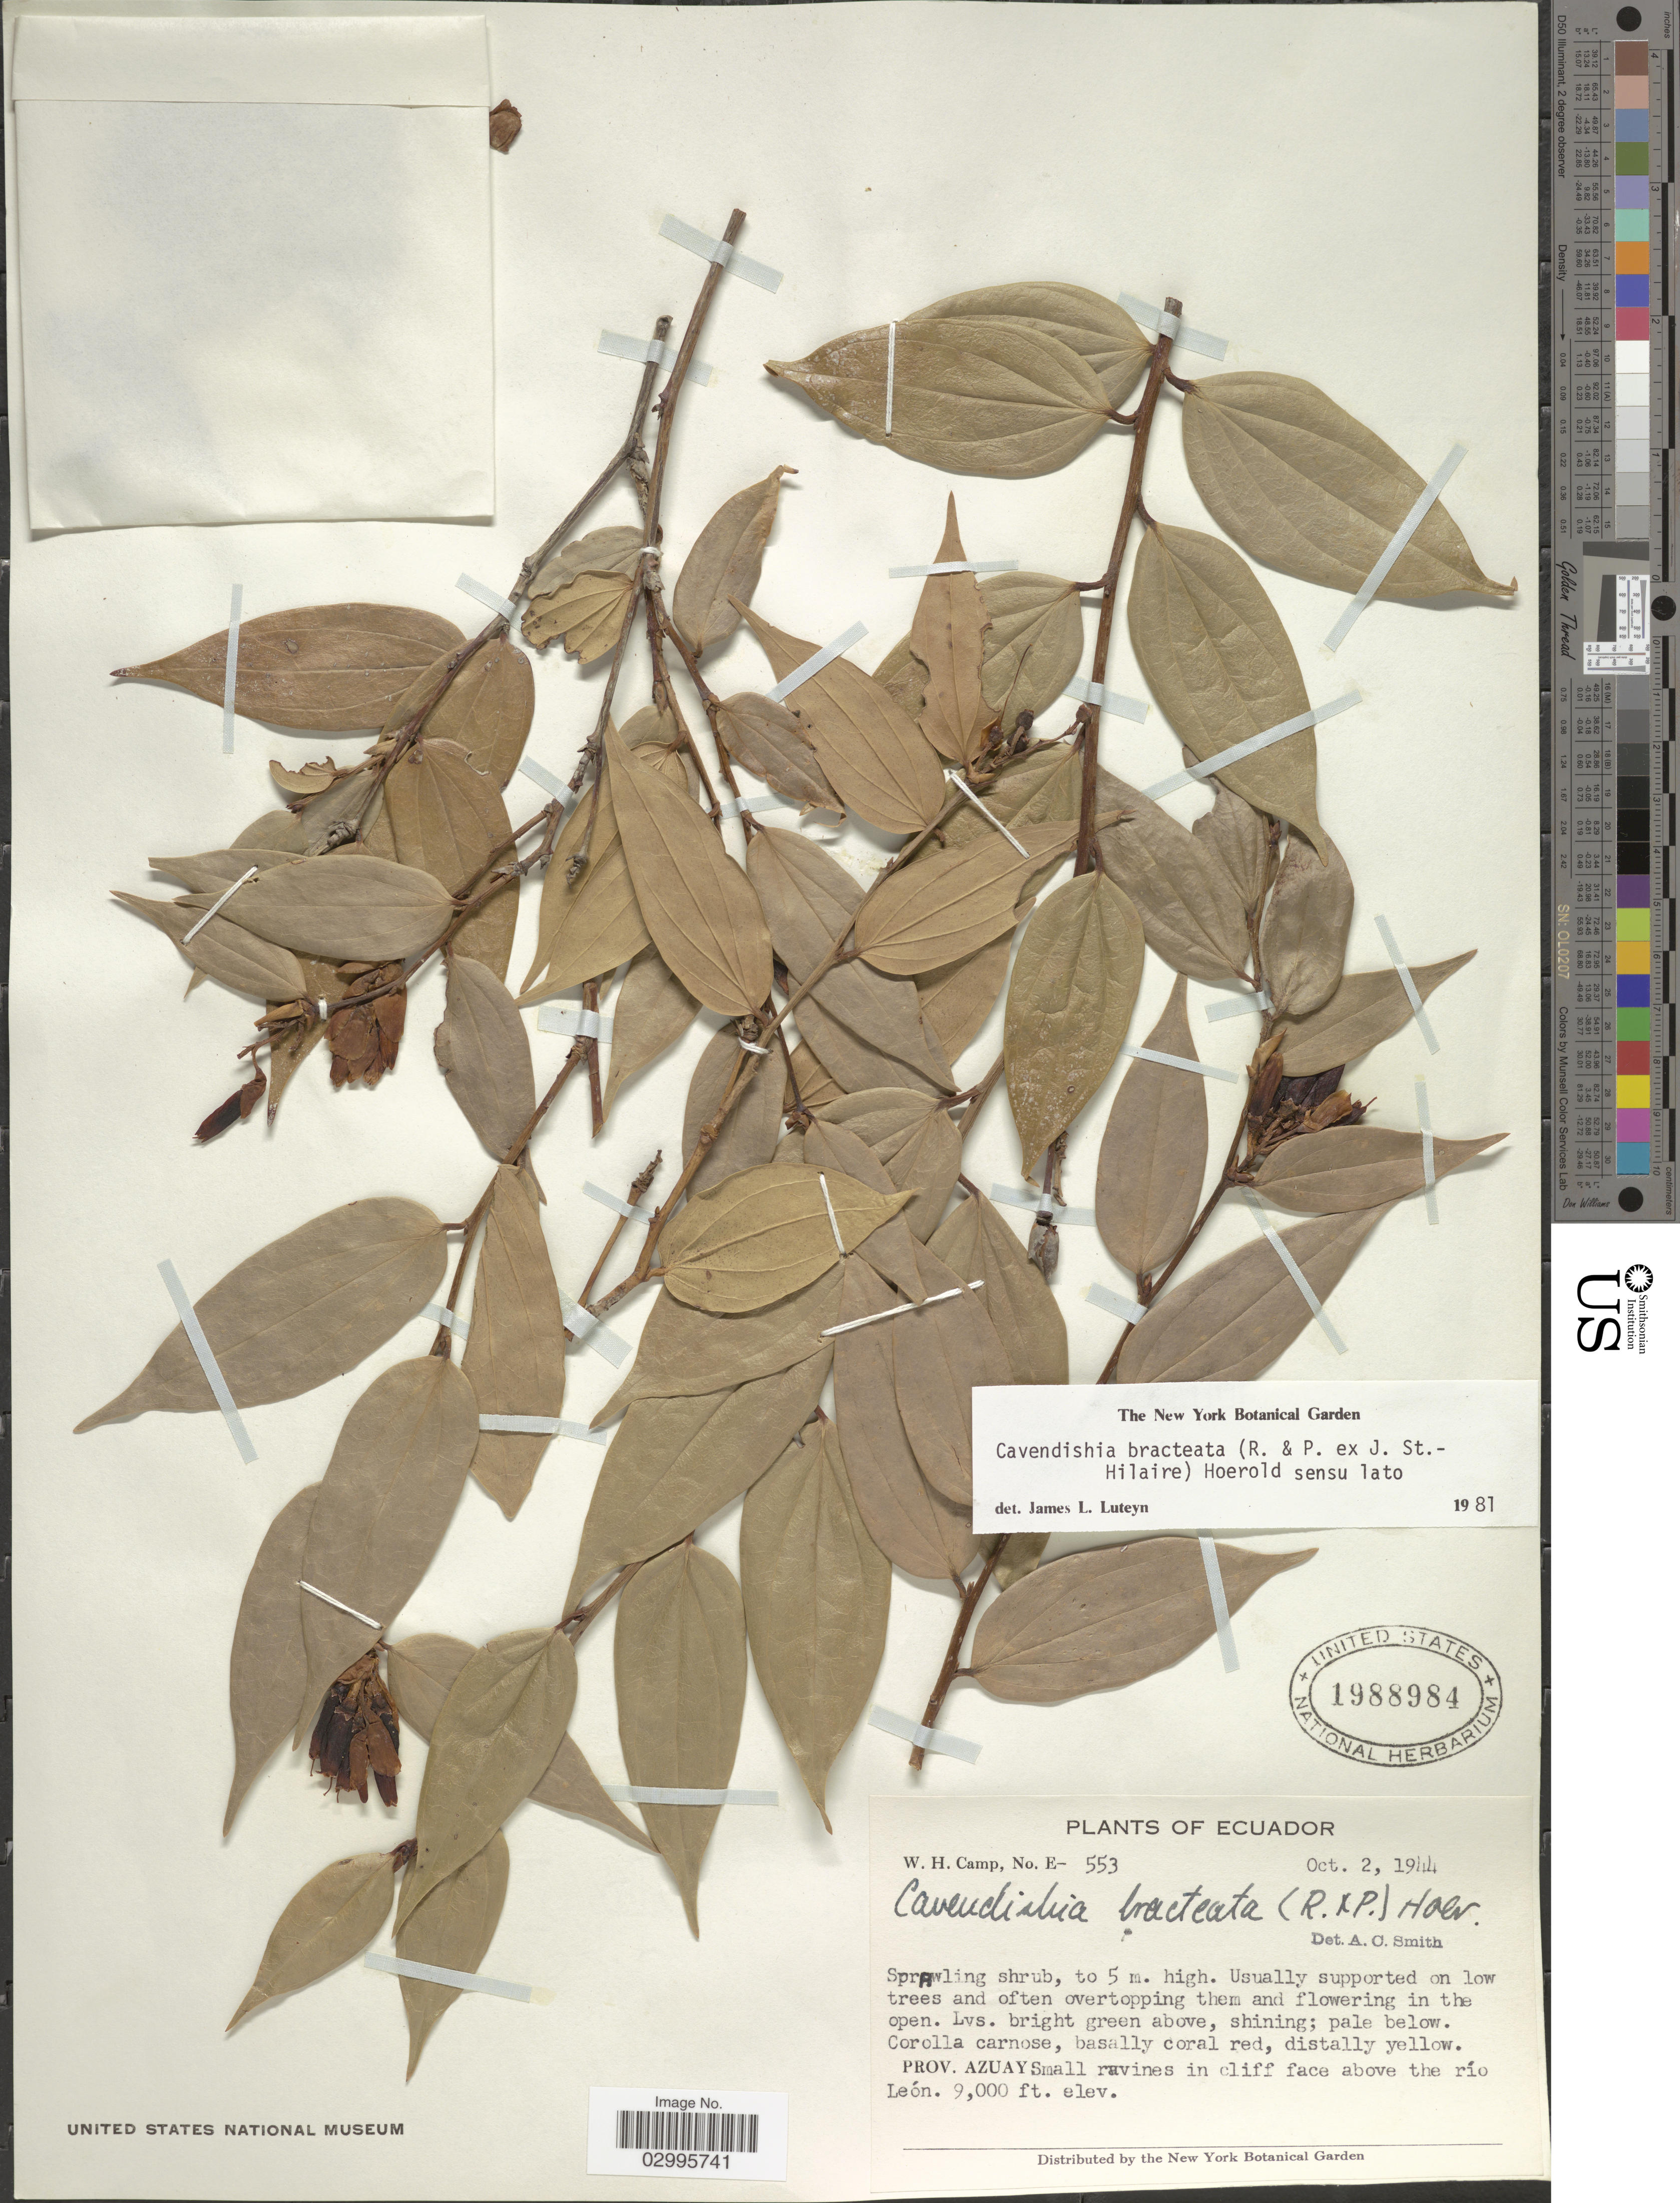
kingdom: Plantae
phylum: Tracheophyta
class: Magnoliopsida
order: Ericales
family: Ericaceae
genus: Cavendishia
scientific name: Cavendishia bracteata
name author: (Ruiz & Pav. ex J. St.-Hil.) Hoerold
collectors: W. H. Camp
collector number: E-553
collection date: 1944-10-02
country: Ecuador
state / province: Azuay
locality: Small ravines in cliff face above the río León.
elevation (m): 2743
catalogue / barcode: US 1988984